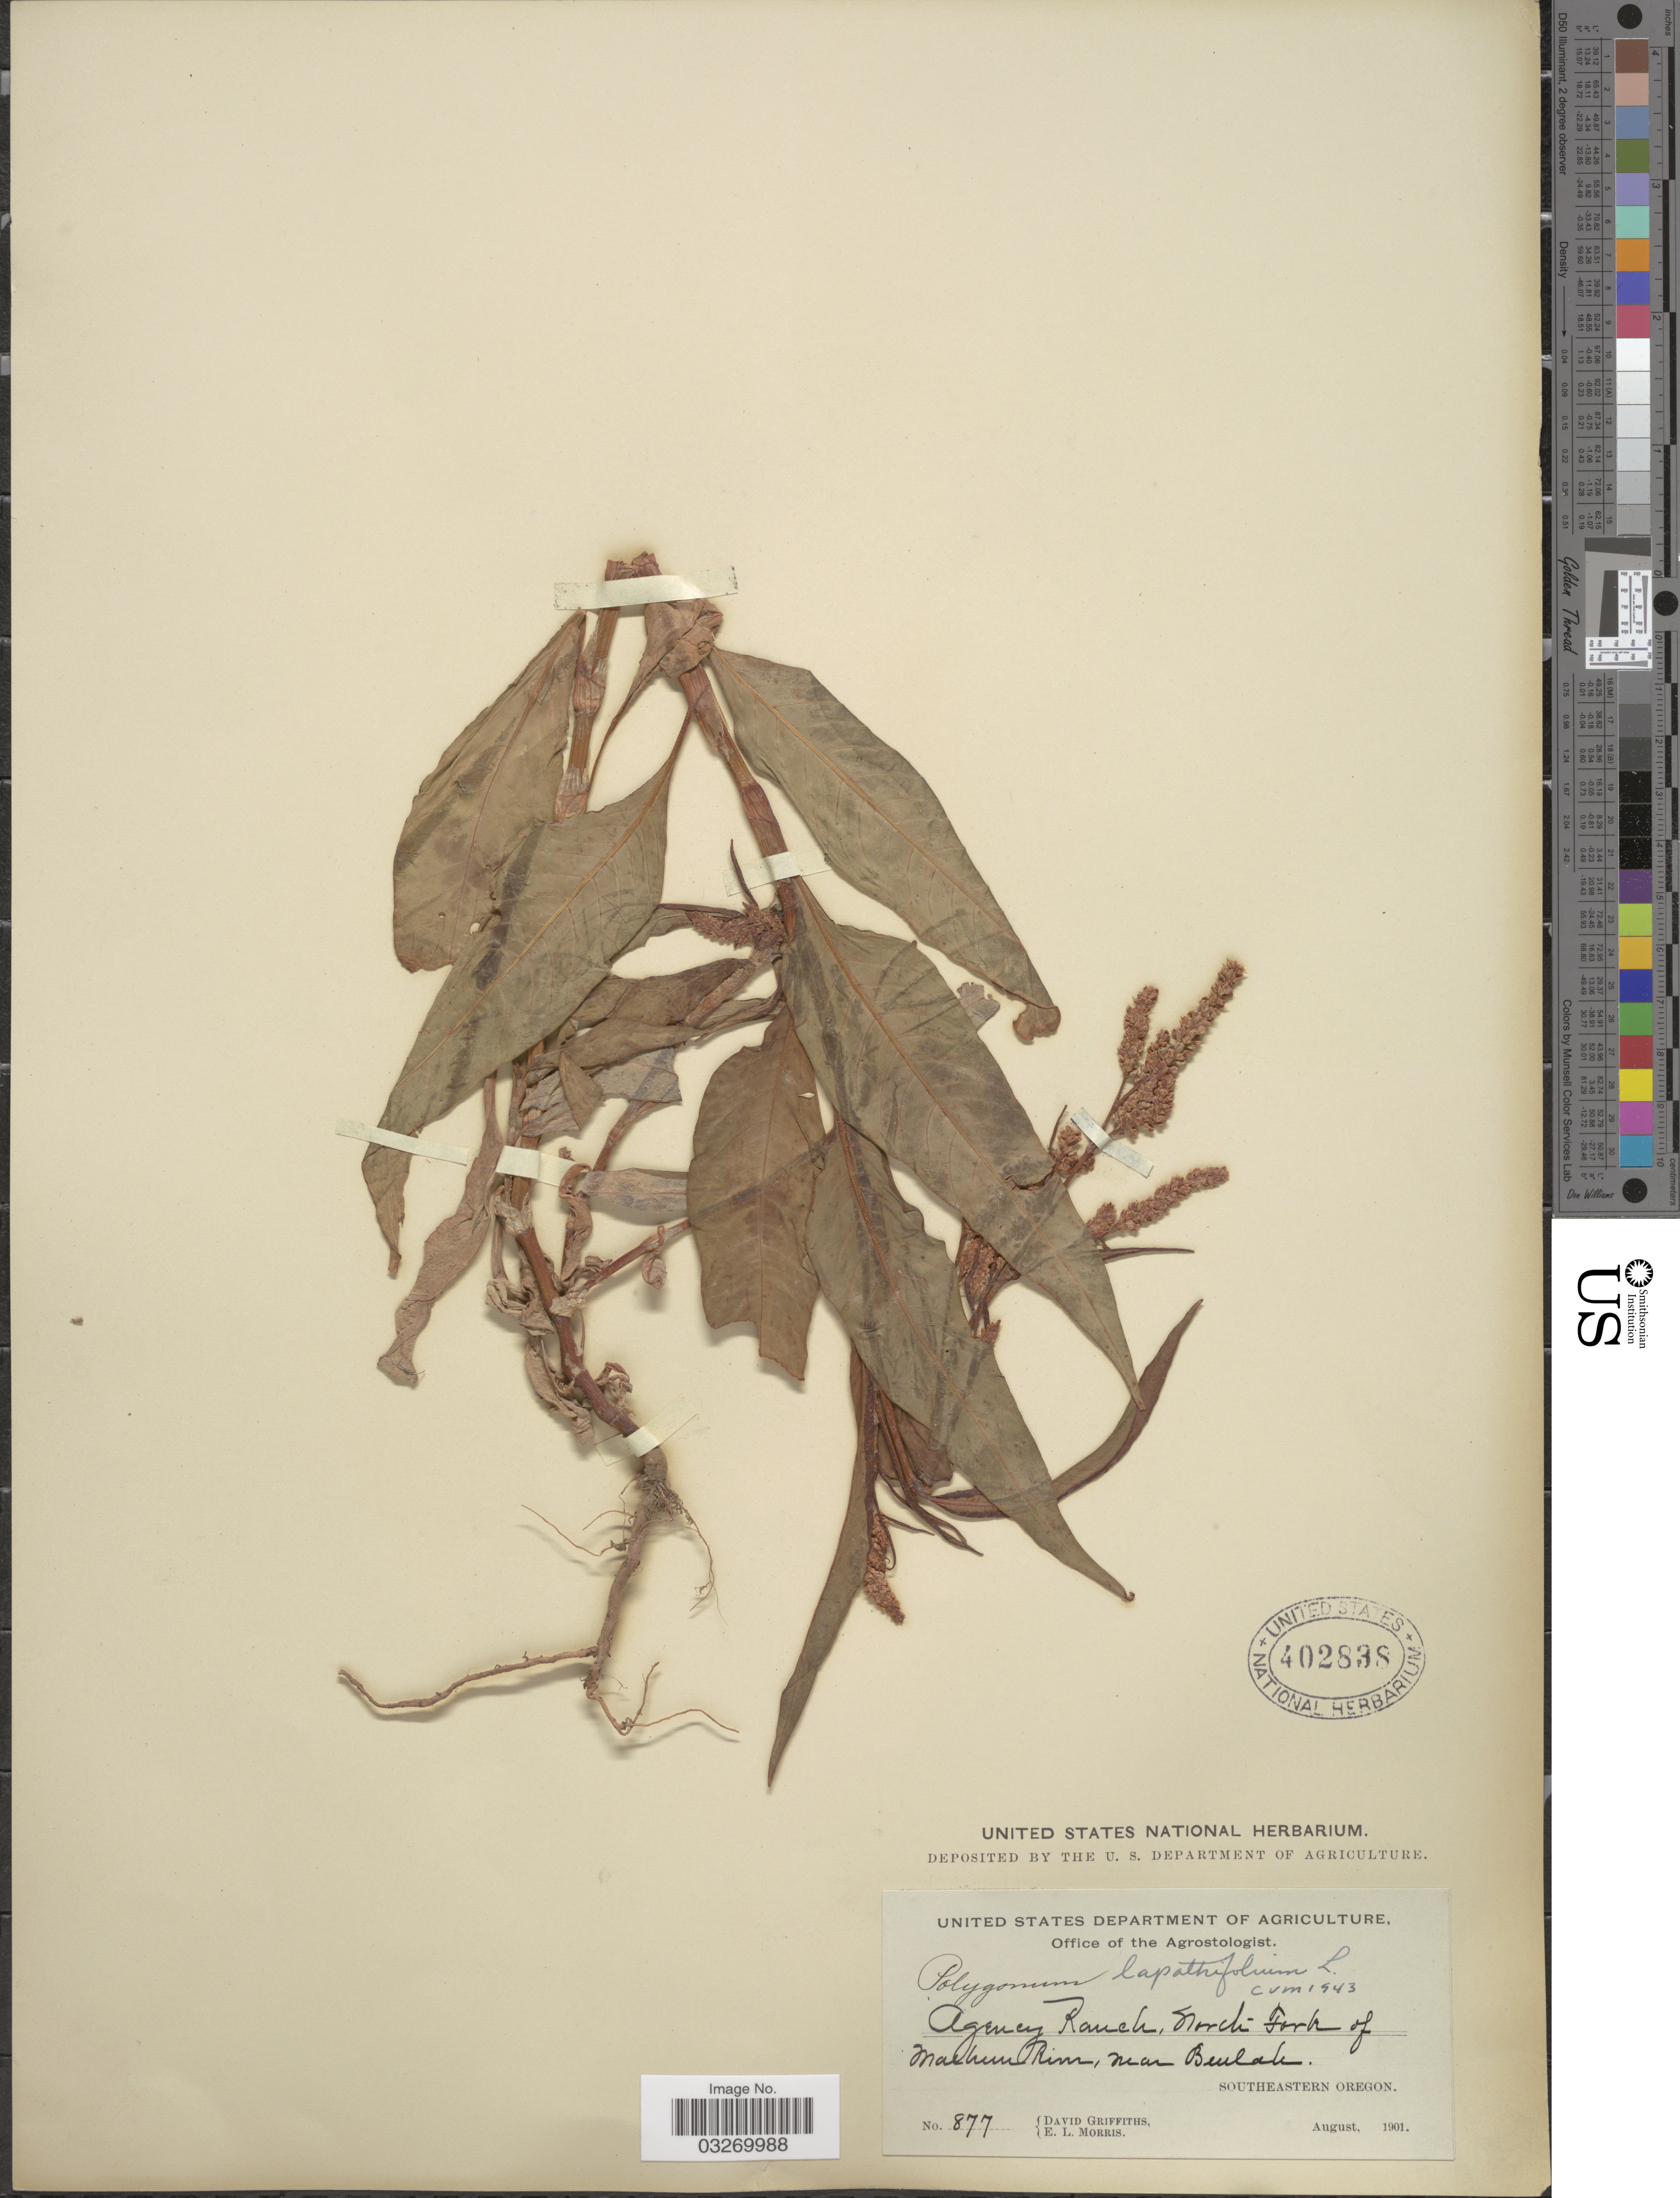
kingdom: Plantae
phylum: Tracheophyta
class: Magnoliopsida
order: Caryophyllales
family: Polygonaceae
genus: Persicaria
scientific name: Persicaria lapathifolia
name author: (L.) Delarbre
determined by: Atha, D. E.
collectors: D. Griffiths & E. Morris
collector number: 877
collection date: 1901-08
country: United States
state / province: Oregon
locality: Malheur River, near Beulah. Southeastern Oregon.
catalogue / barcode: US 402838